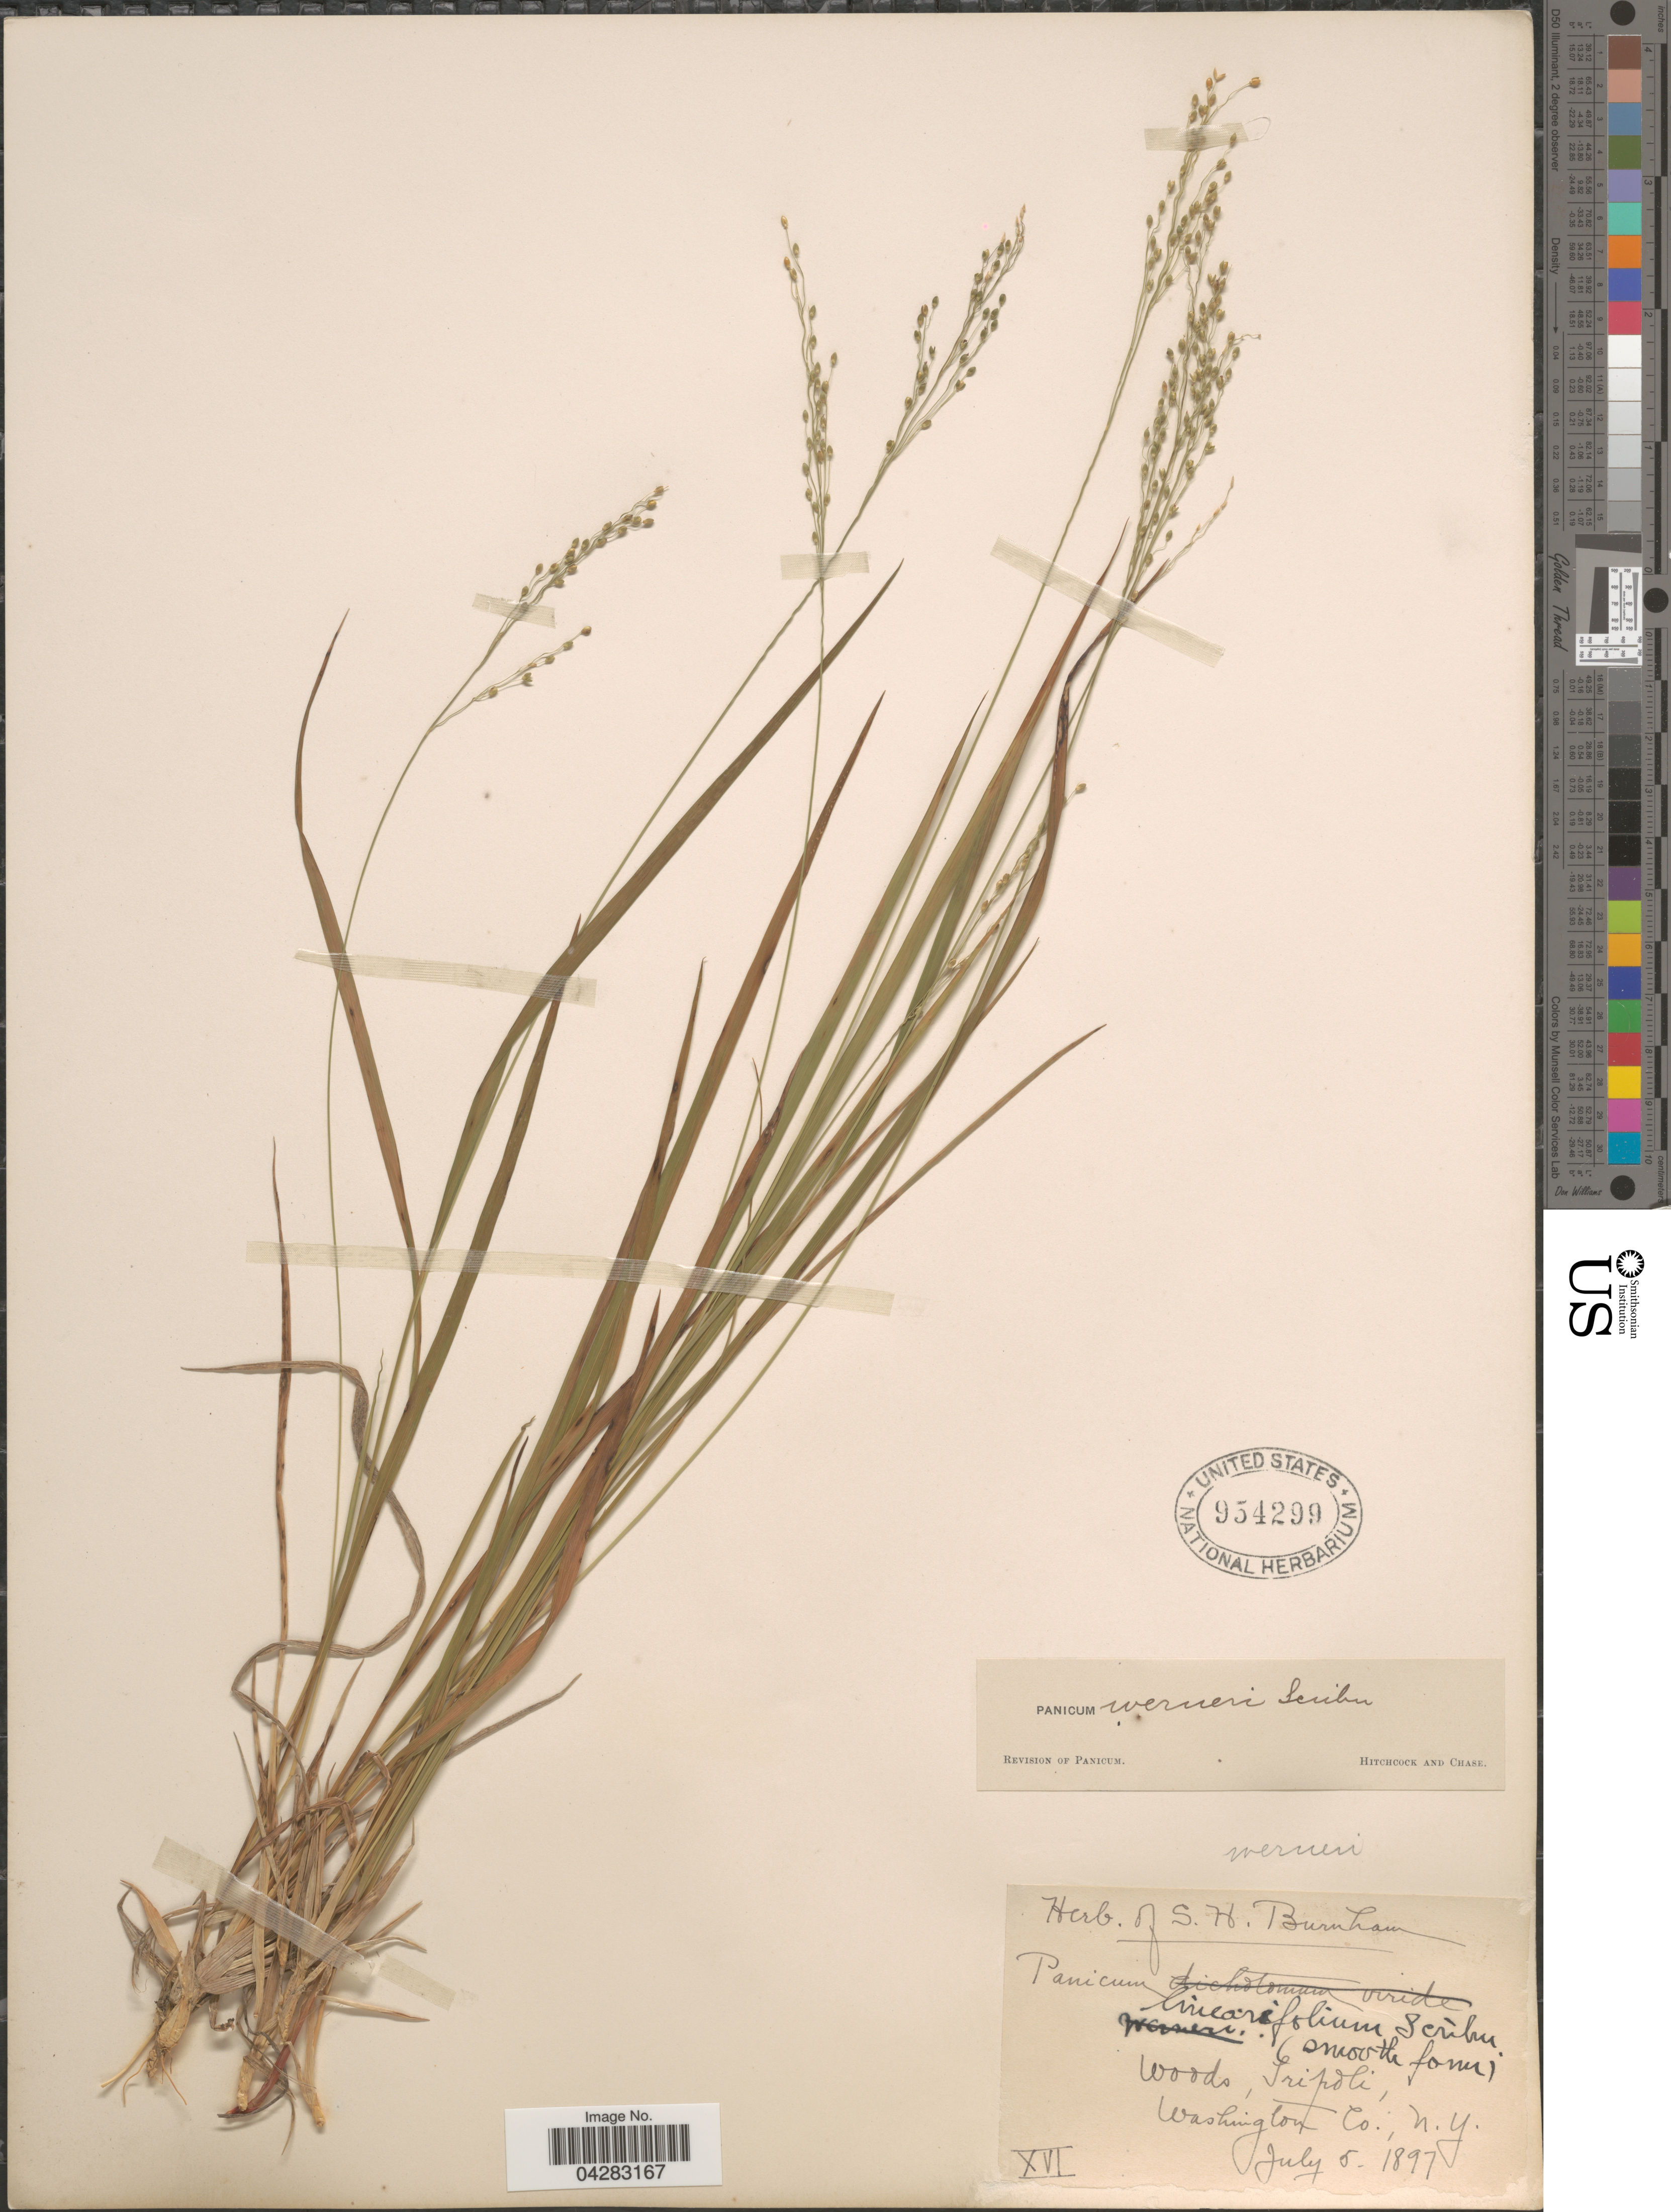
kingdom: Plantae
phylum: Tracheophyta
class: Liliopsida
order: Poales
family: Poaceae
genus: Dichanthelium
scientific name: Dichanthelium linearifolium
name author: (Scribn.) Gould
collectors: ex herb. S.H. Burnham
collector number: XVI?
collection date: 1897-07-05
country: United States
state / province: New York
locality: Woods, Tripoli, Washington Co.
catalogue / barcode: US 954299